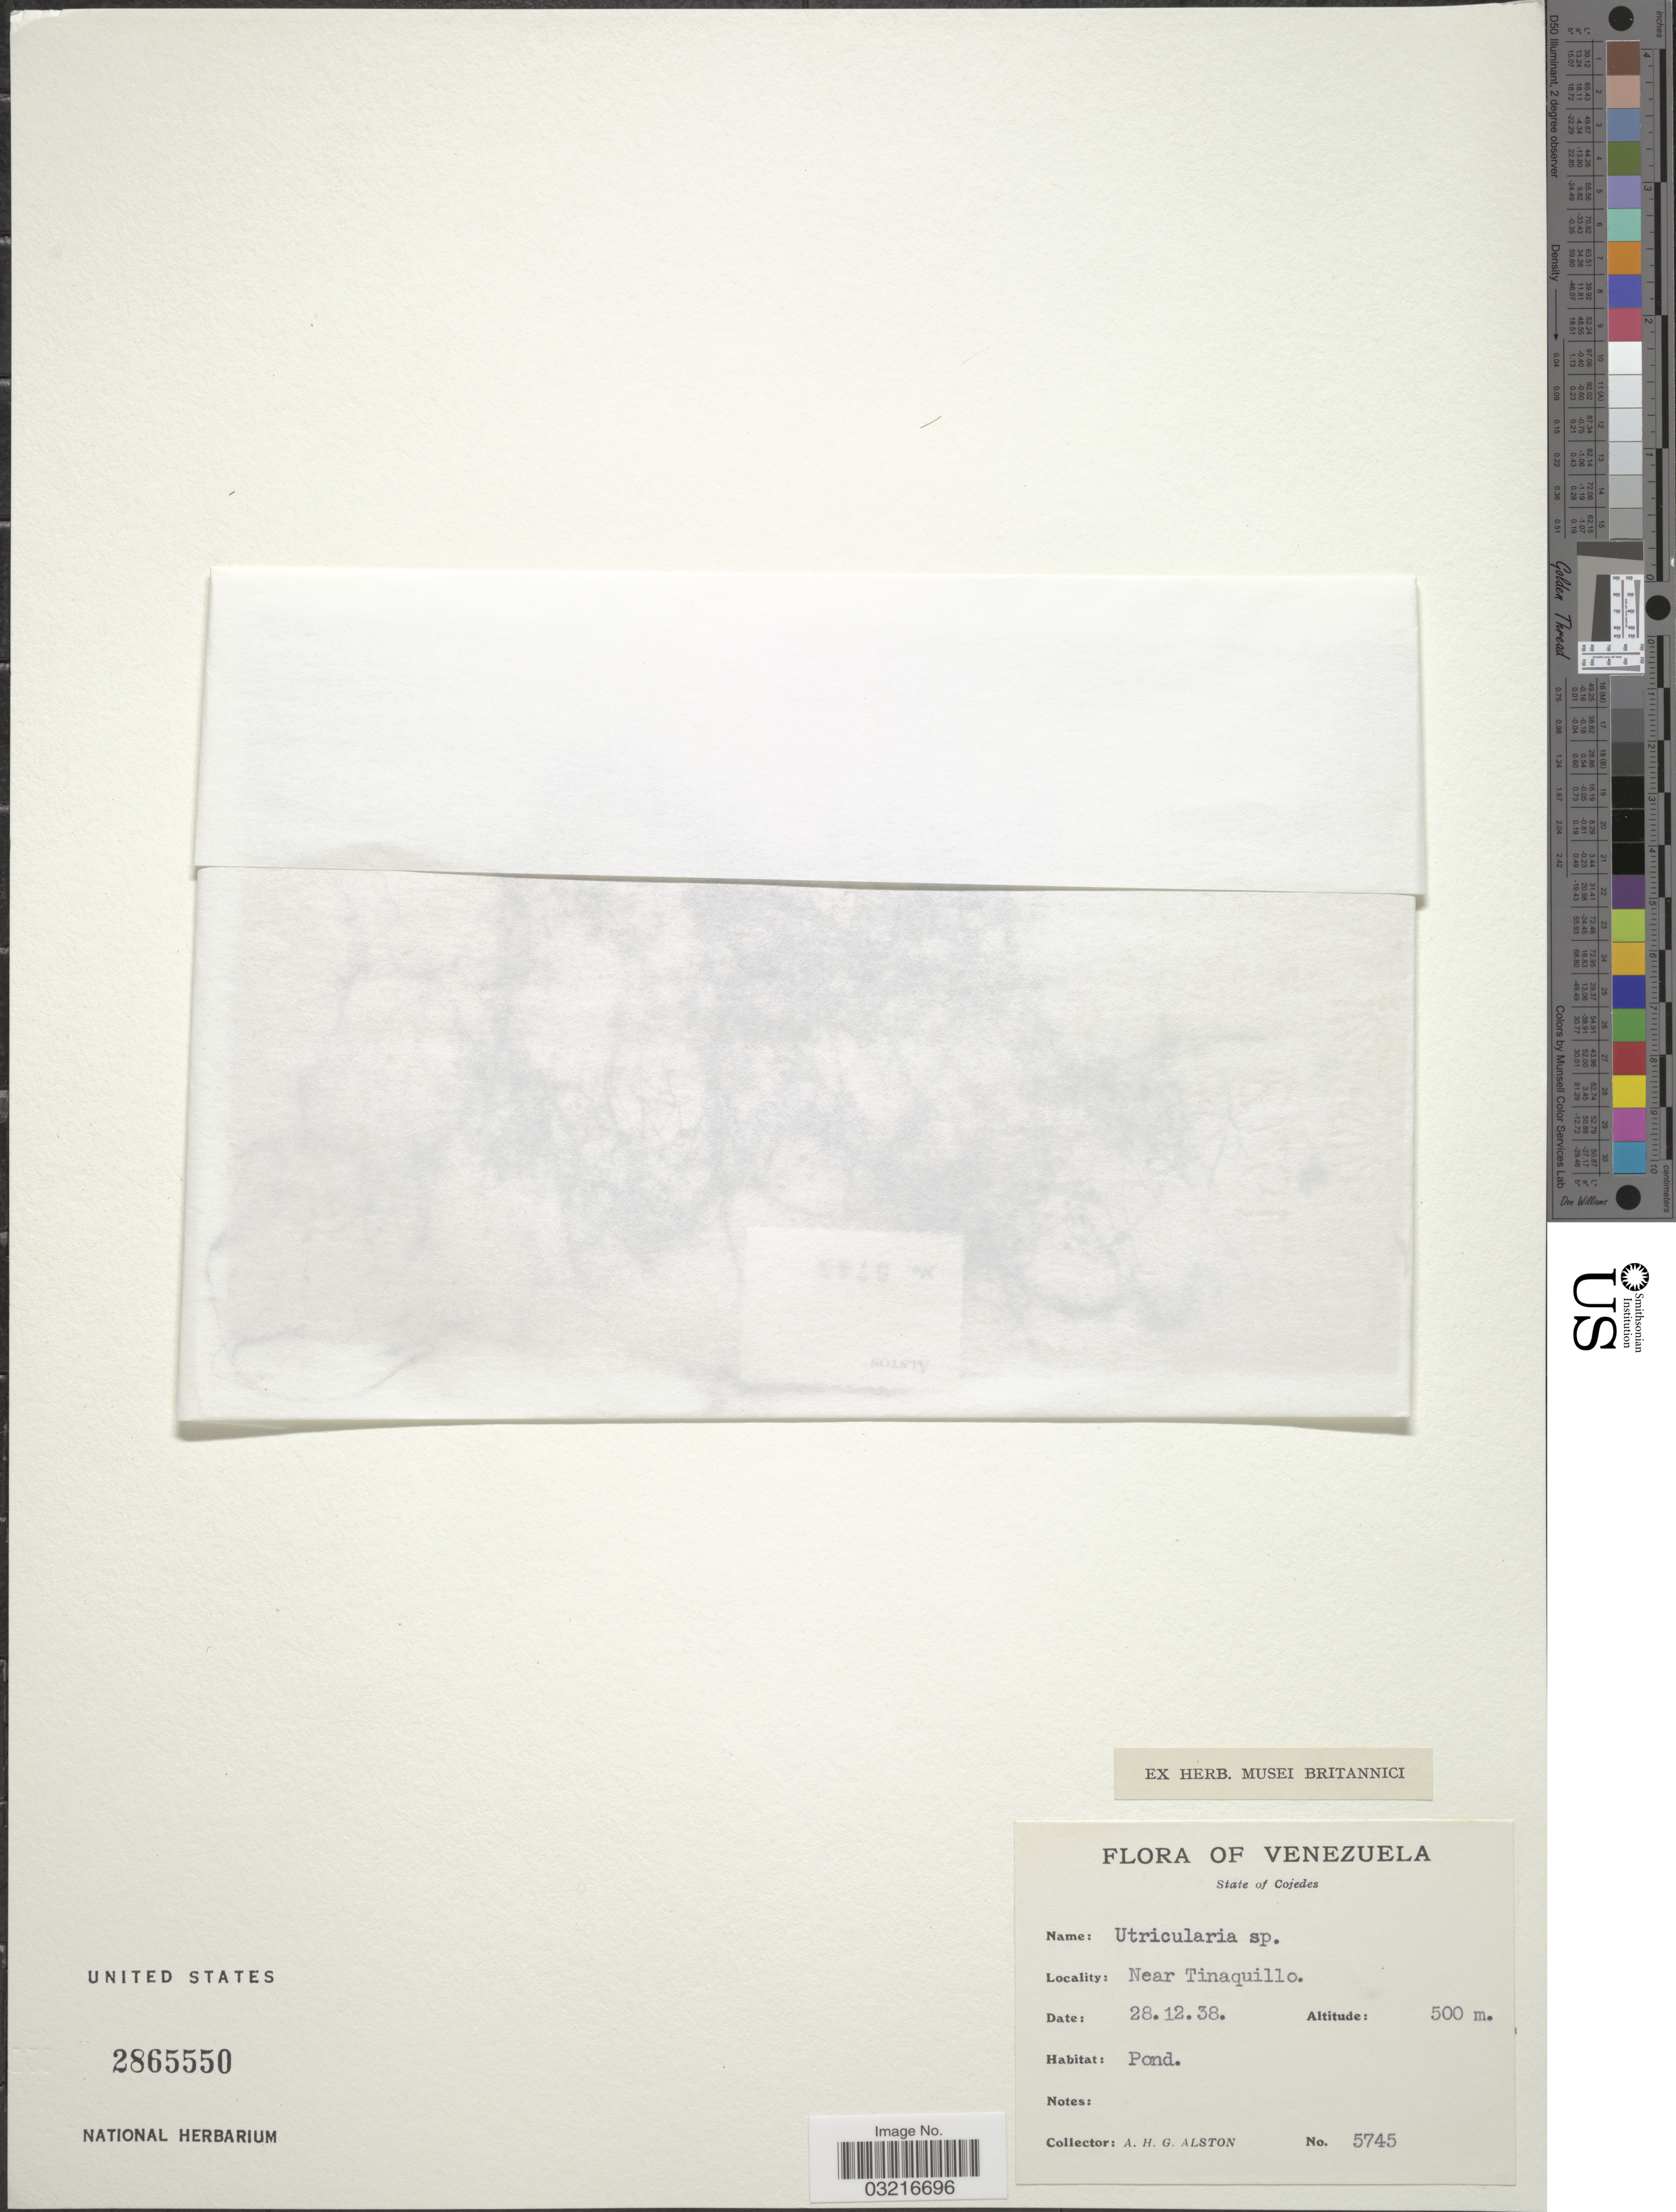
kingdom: Plantae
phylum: Tracheophyta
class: Magnoliopsida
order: Lamiales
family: Lentibulariaceae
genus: Utricularia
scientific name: Utricularia sp.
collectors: A. H. Alston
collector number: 5745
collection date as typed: Transcribed d/m/y: 28/12/38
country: Colombia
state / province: Cauca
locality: Near Tinaquillo, Pond.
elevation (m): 500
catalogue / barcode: US 2865550